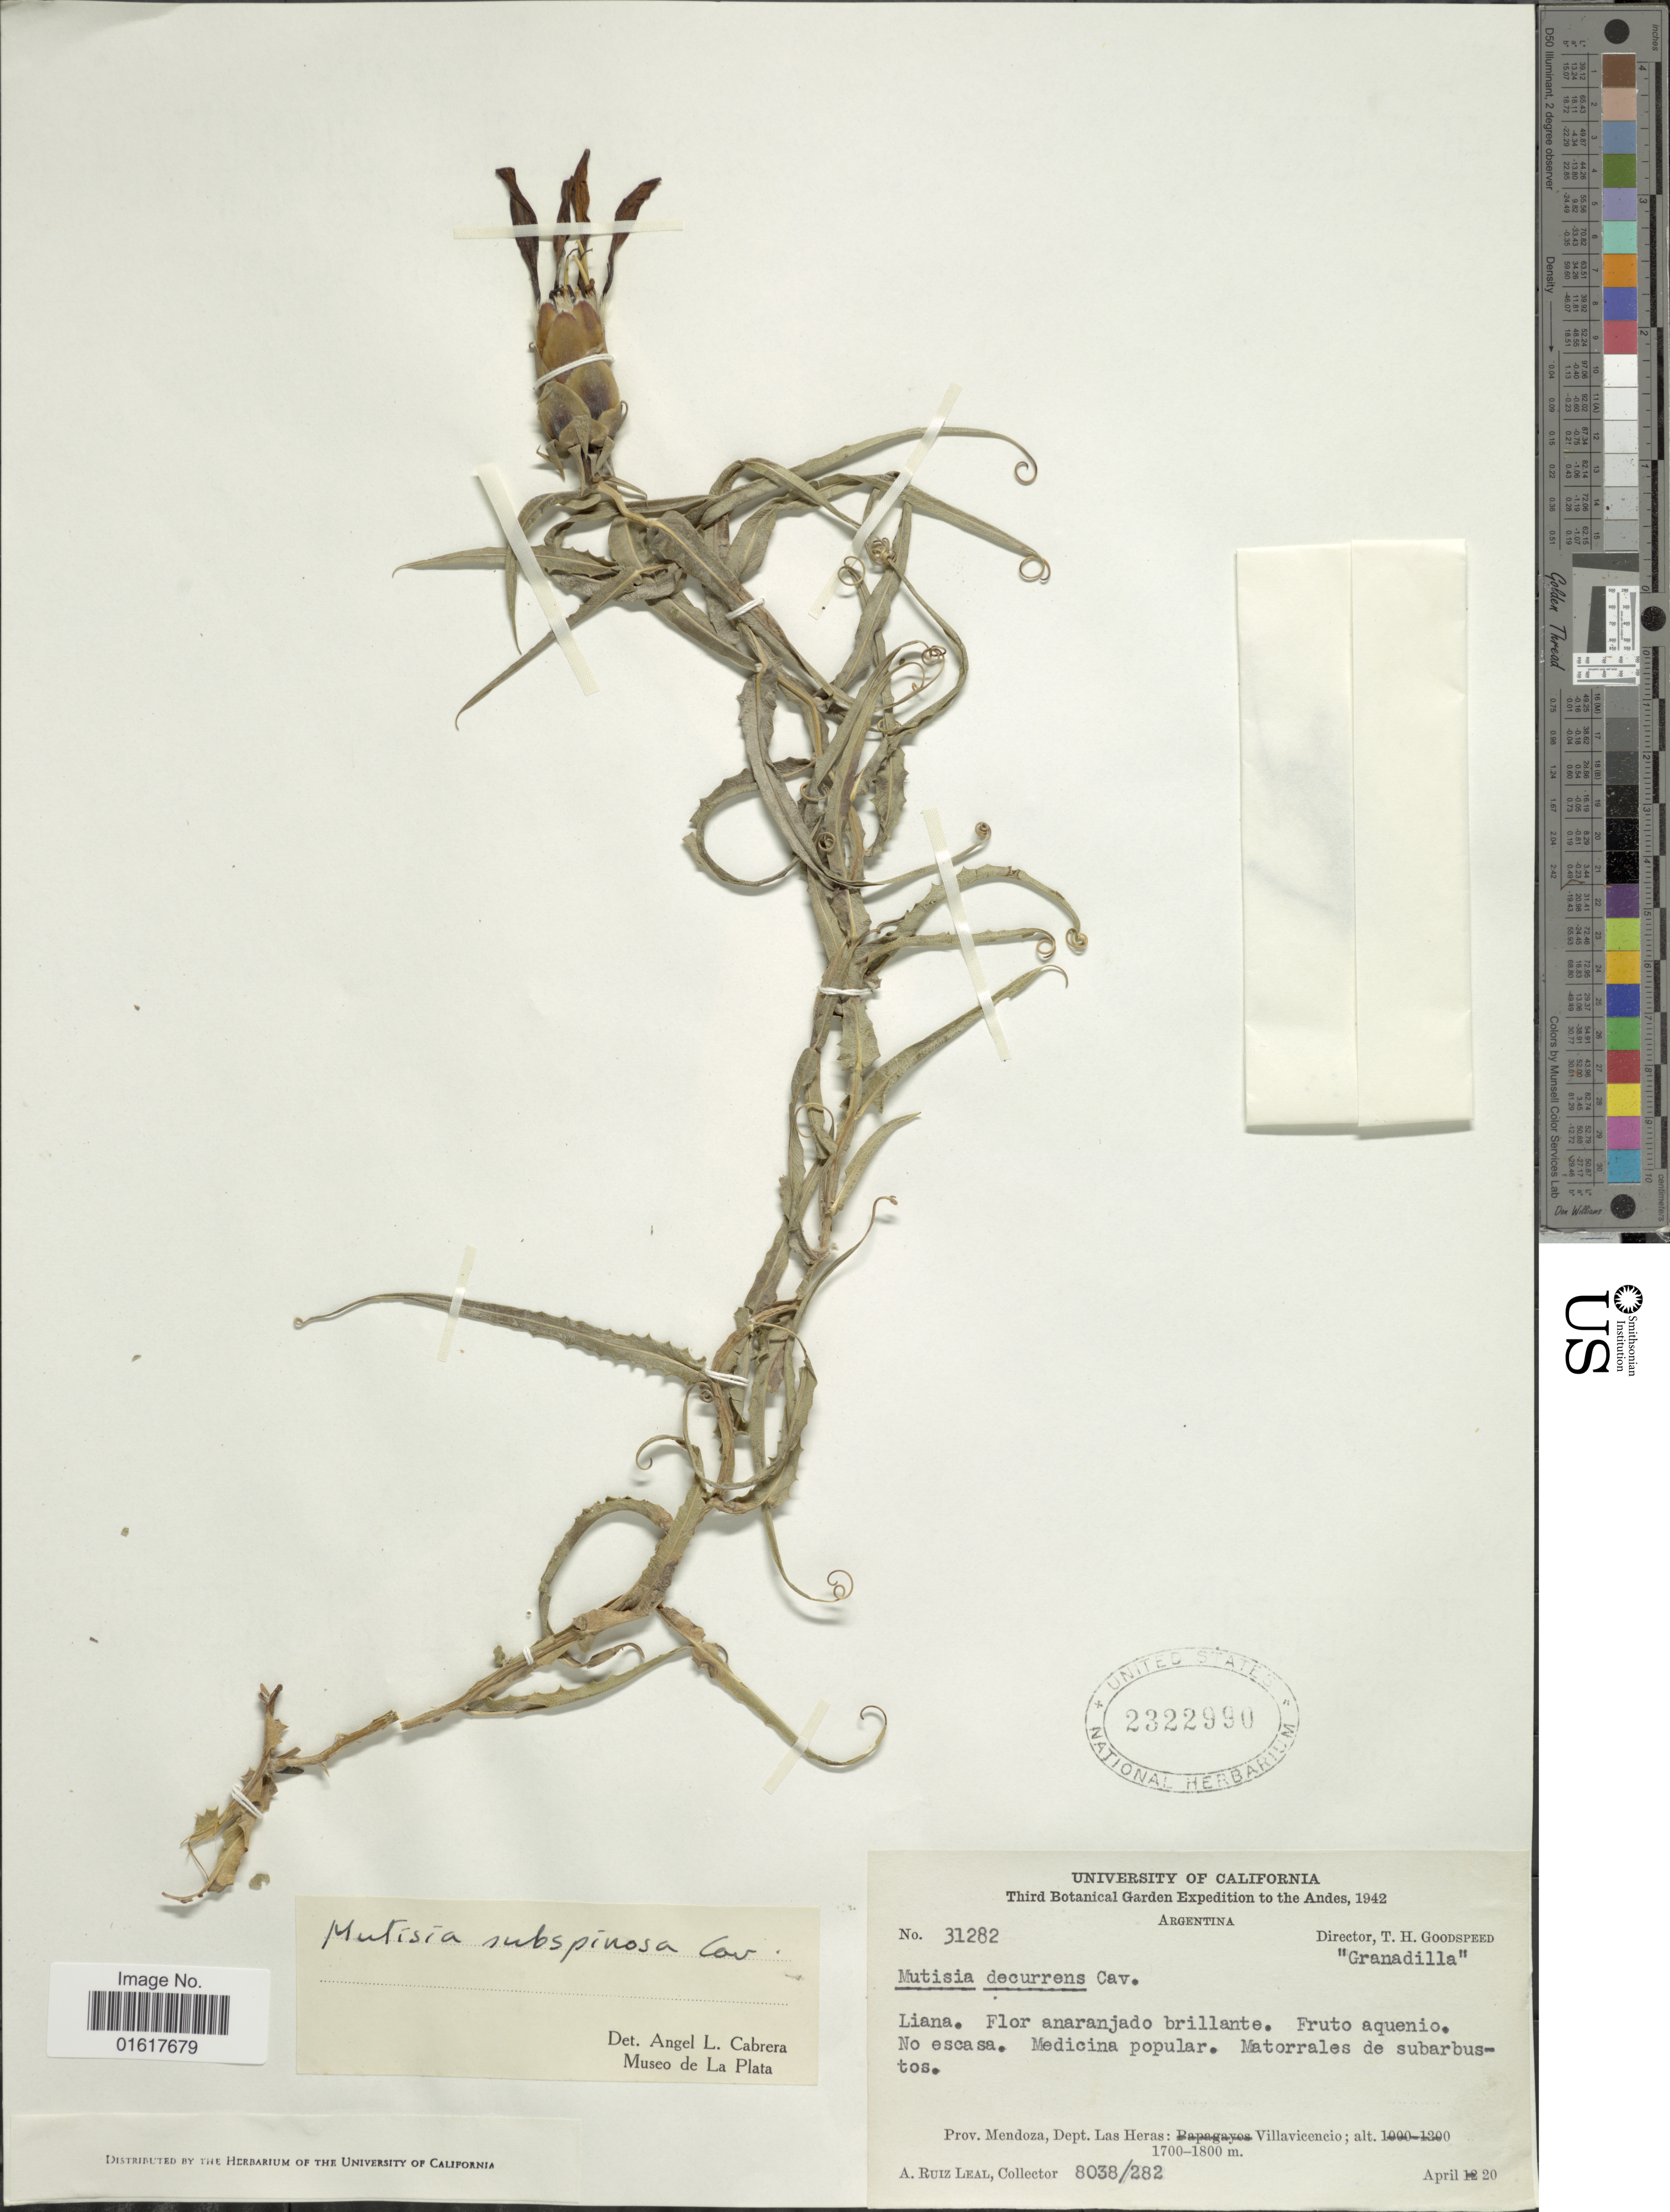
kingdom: Plantae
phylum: Tracheophyta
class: Magnoliopsida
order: Asterales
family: Asteraceae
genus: Mutisia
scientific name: Mutisia subspinosa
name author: Cav.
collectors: A. R. Leal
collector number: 8038/282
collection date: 1942-04-20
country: Argentina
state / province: Mendoza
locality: Andes. Dept. Las Heras: Villavicencio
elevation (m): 1700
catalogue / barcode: US 2322990